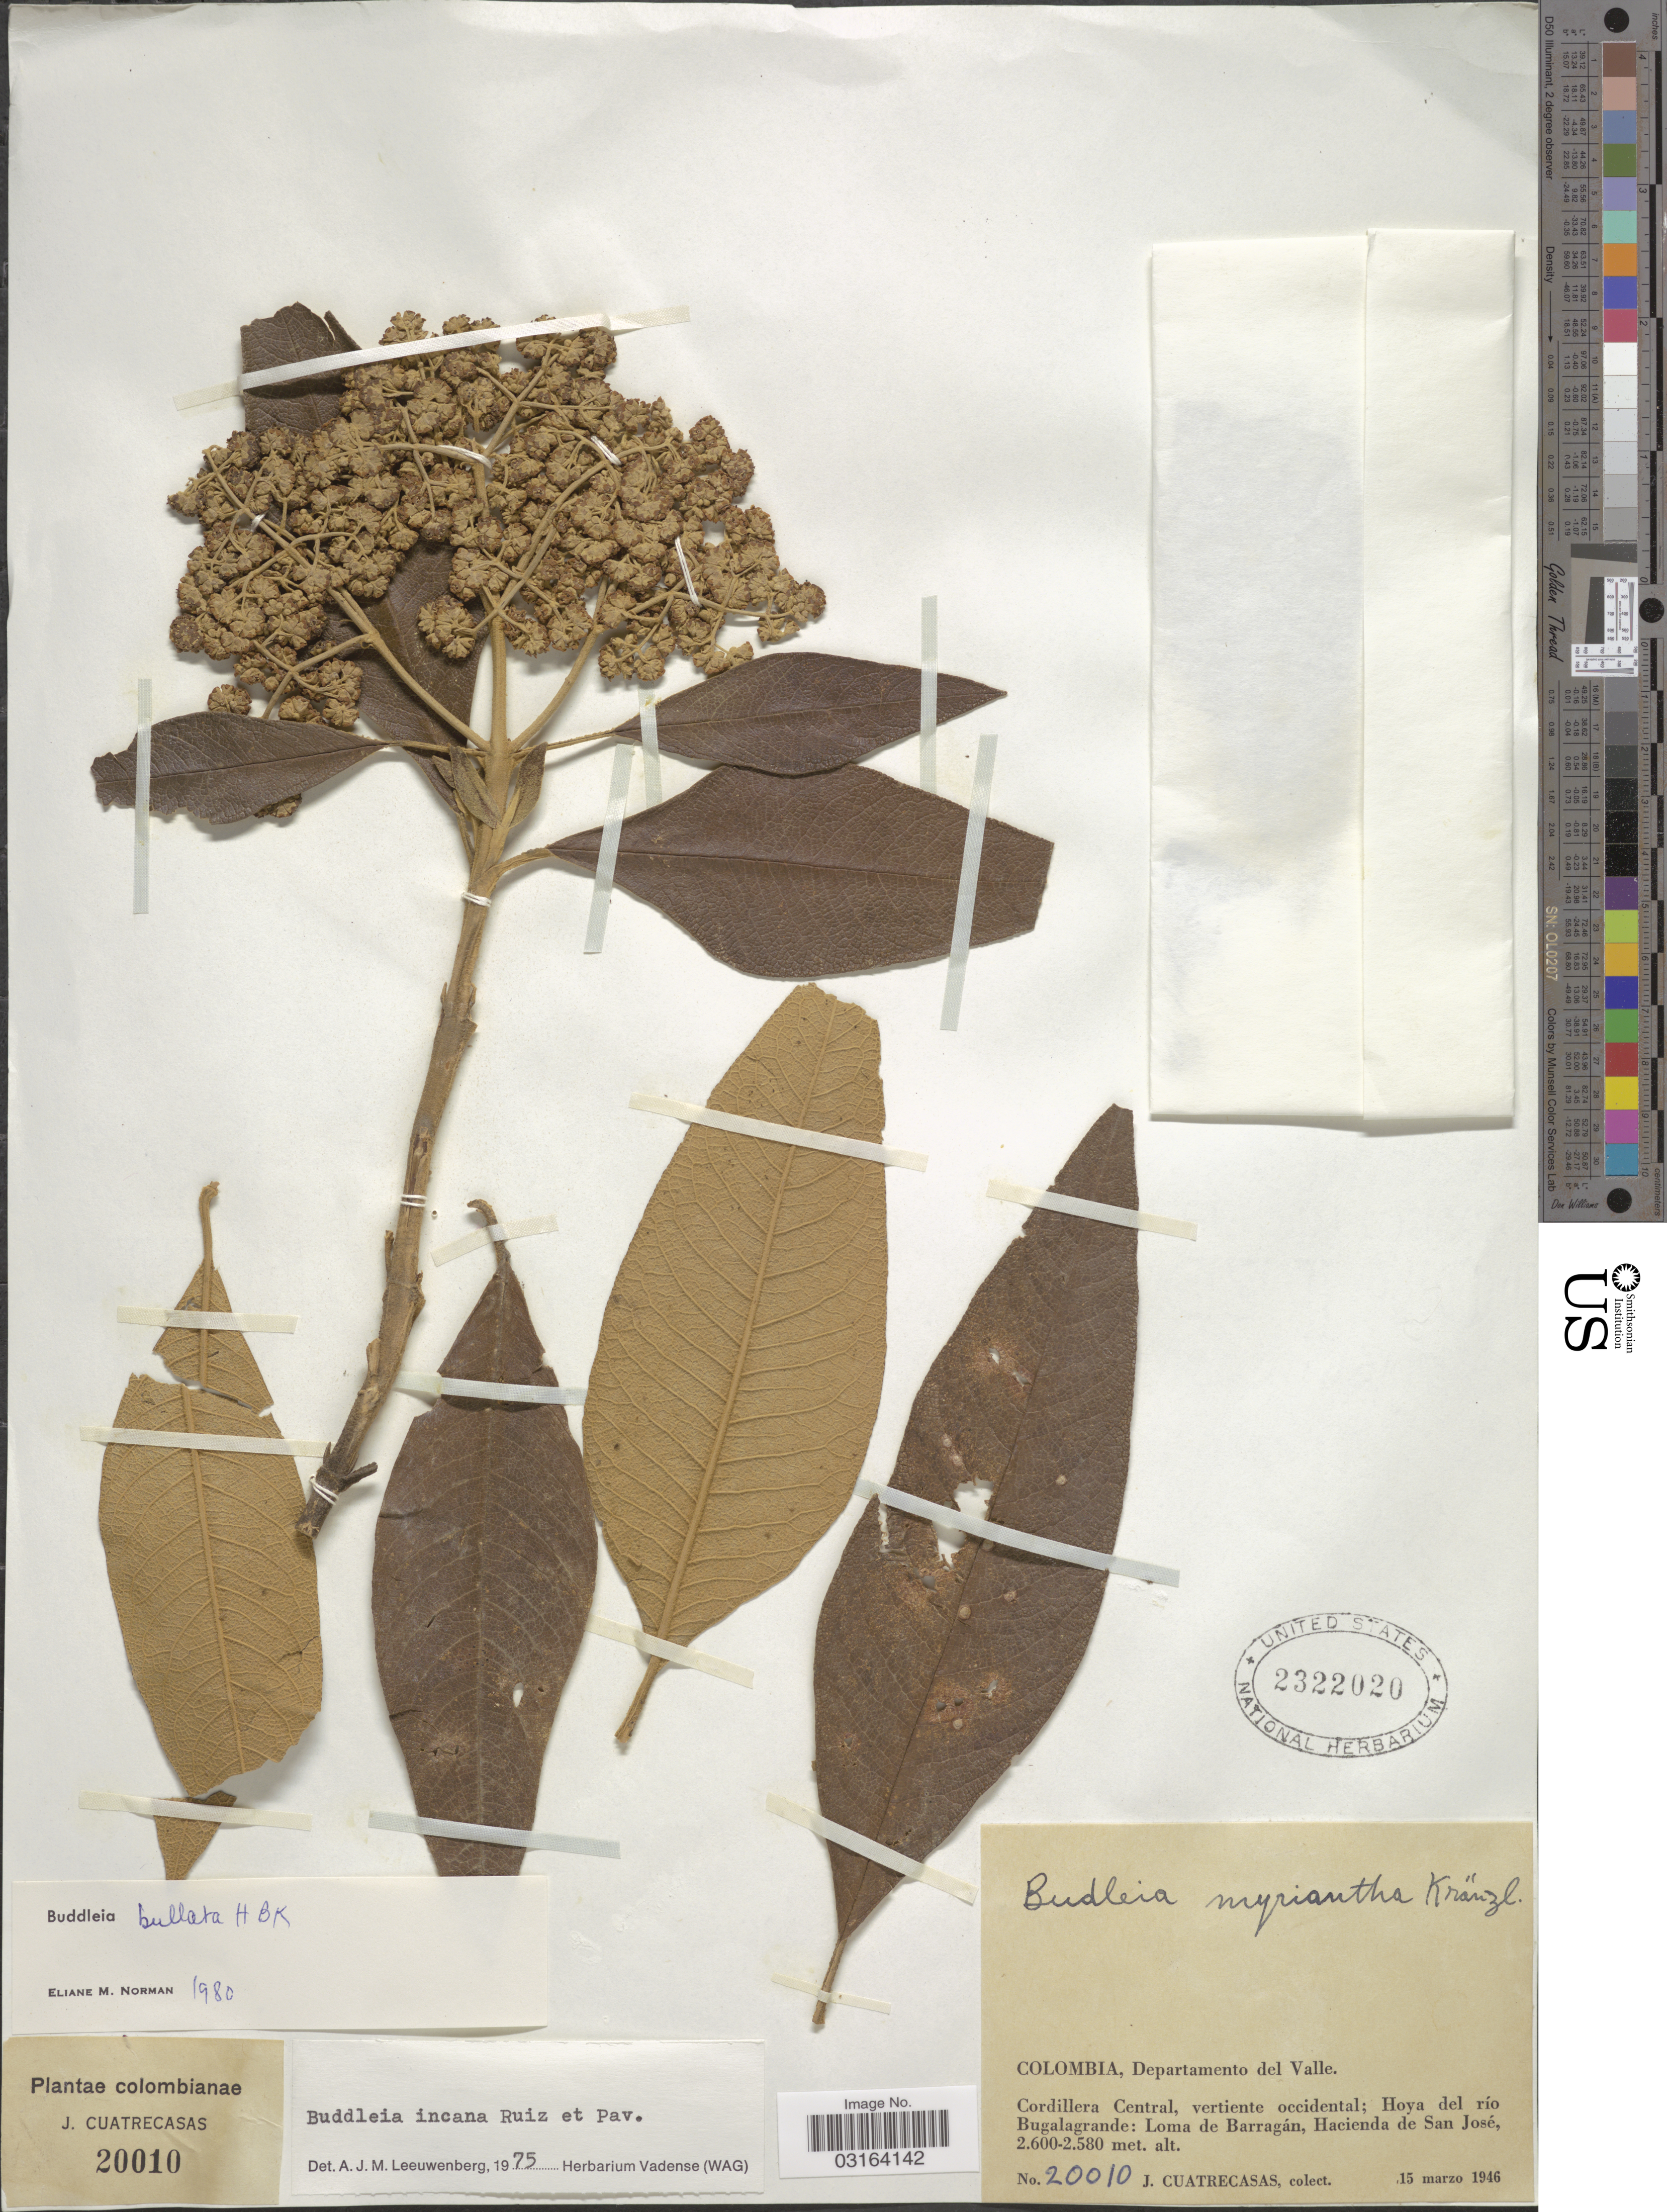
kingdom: Plantae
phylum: Tracheophyta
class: Magnoliopsida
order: Lamiales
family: Scrophulariaceae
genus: Buddleja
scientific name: Buddleja bullata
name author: Kunth in Humb. & et al.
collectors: J. Cuatrecasas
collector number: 20010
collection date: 1946-03-15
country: Colombia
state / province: Valle del Cauca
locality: Departamento del Valle. Cordillera Central, vertiente occidental; Hoya del río Bugalagrande: Loma de Barragán, Hacienda de San José.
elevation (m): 2580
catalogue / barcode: US 2322020